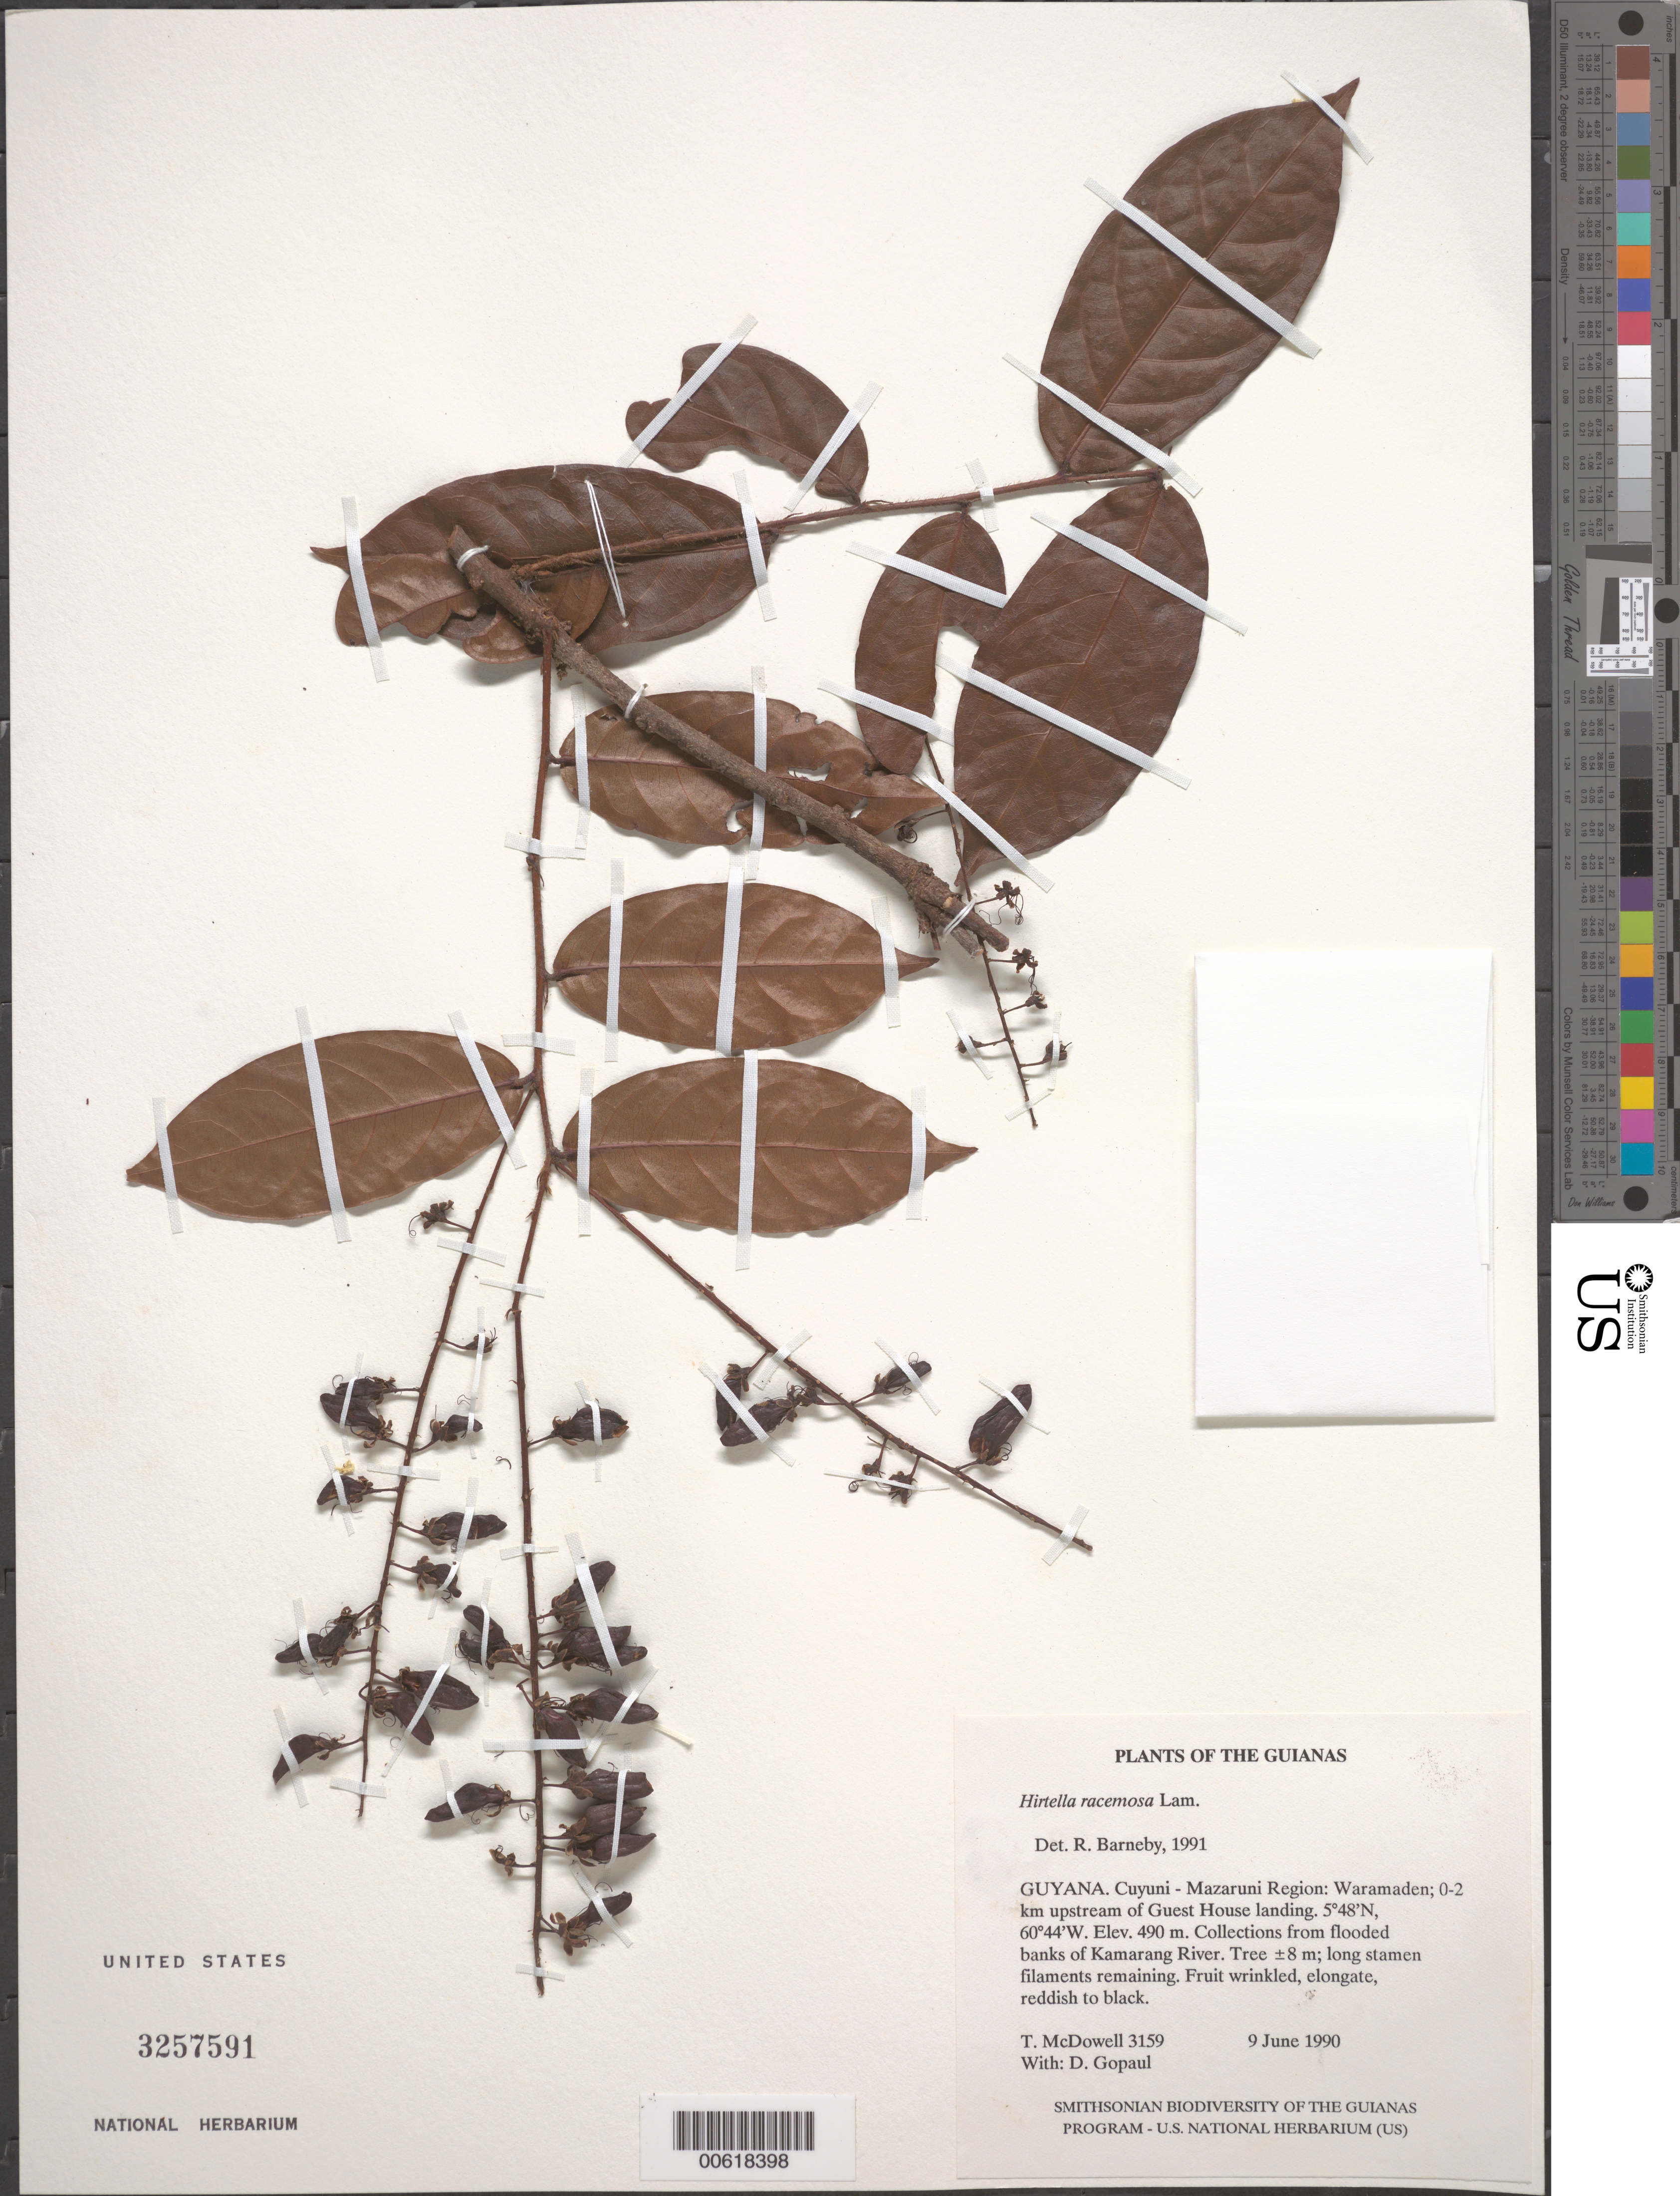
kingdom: Plantae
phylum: Tracheophyta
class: Magnoliopsida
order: Malpighiales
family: Chrysobalanaceae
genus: Hirtella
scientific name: Hirtella racemosa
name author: Lam.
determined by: Barneby, Rupert C., (NY)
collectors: T. McDowell & D. Gopaul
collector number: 3159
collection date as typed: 9 June 1990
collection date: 1990-06-09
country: Guyana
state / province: Cuyuni-Mazaruni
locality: Waramaden, Kamarang River 0-2 km upstream of Guest House landing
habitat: Flooded river banks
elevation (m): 490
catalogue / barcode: US 3257591